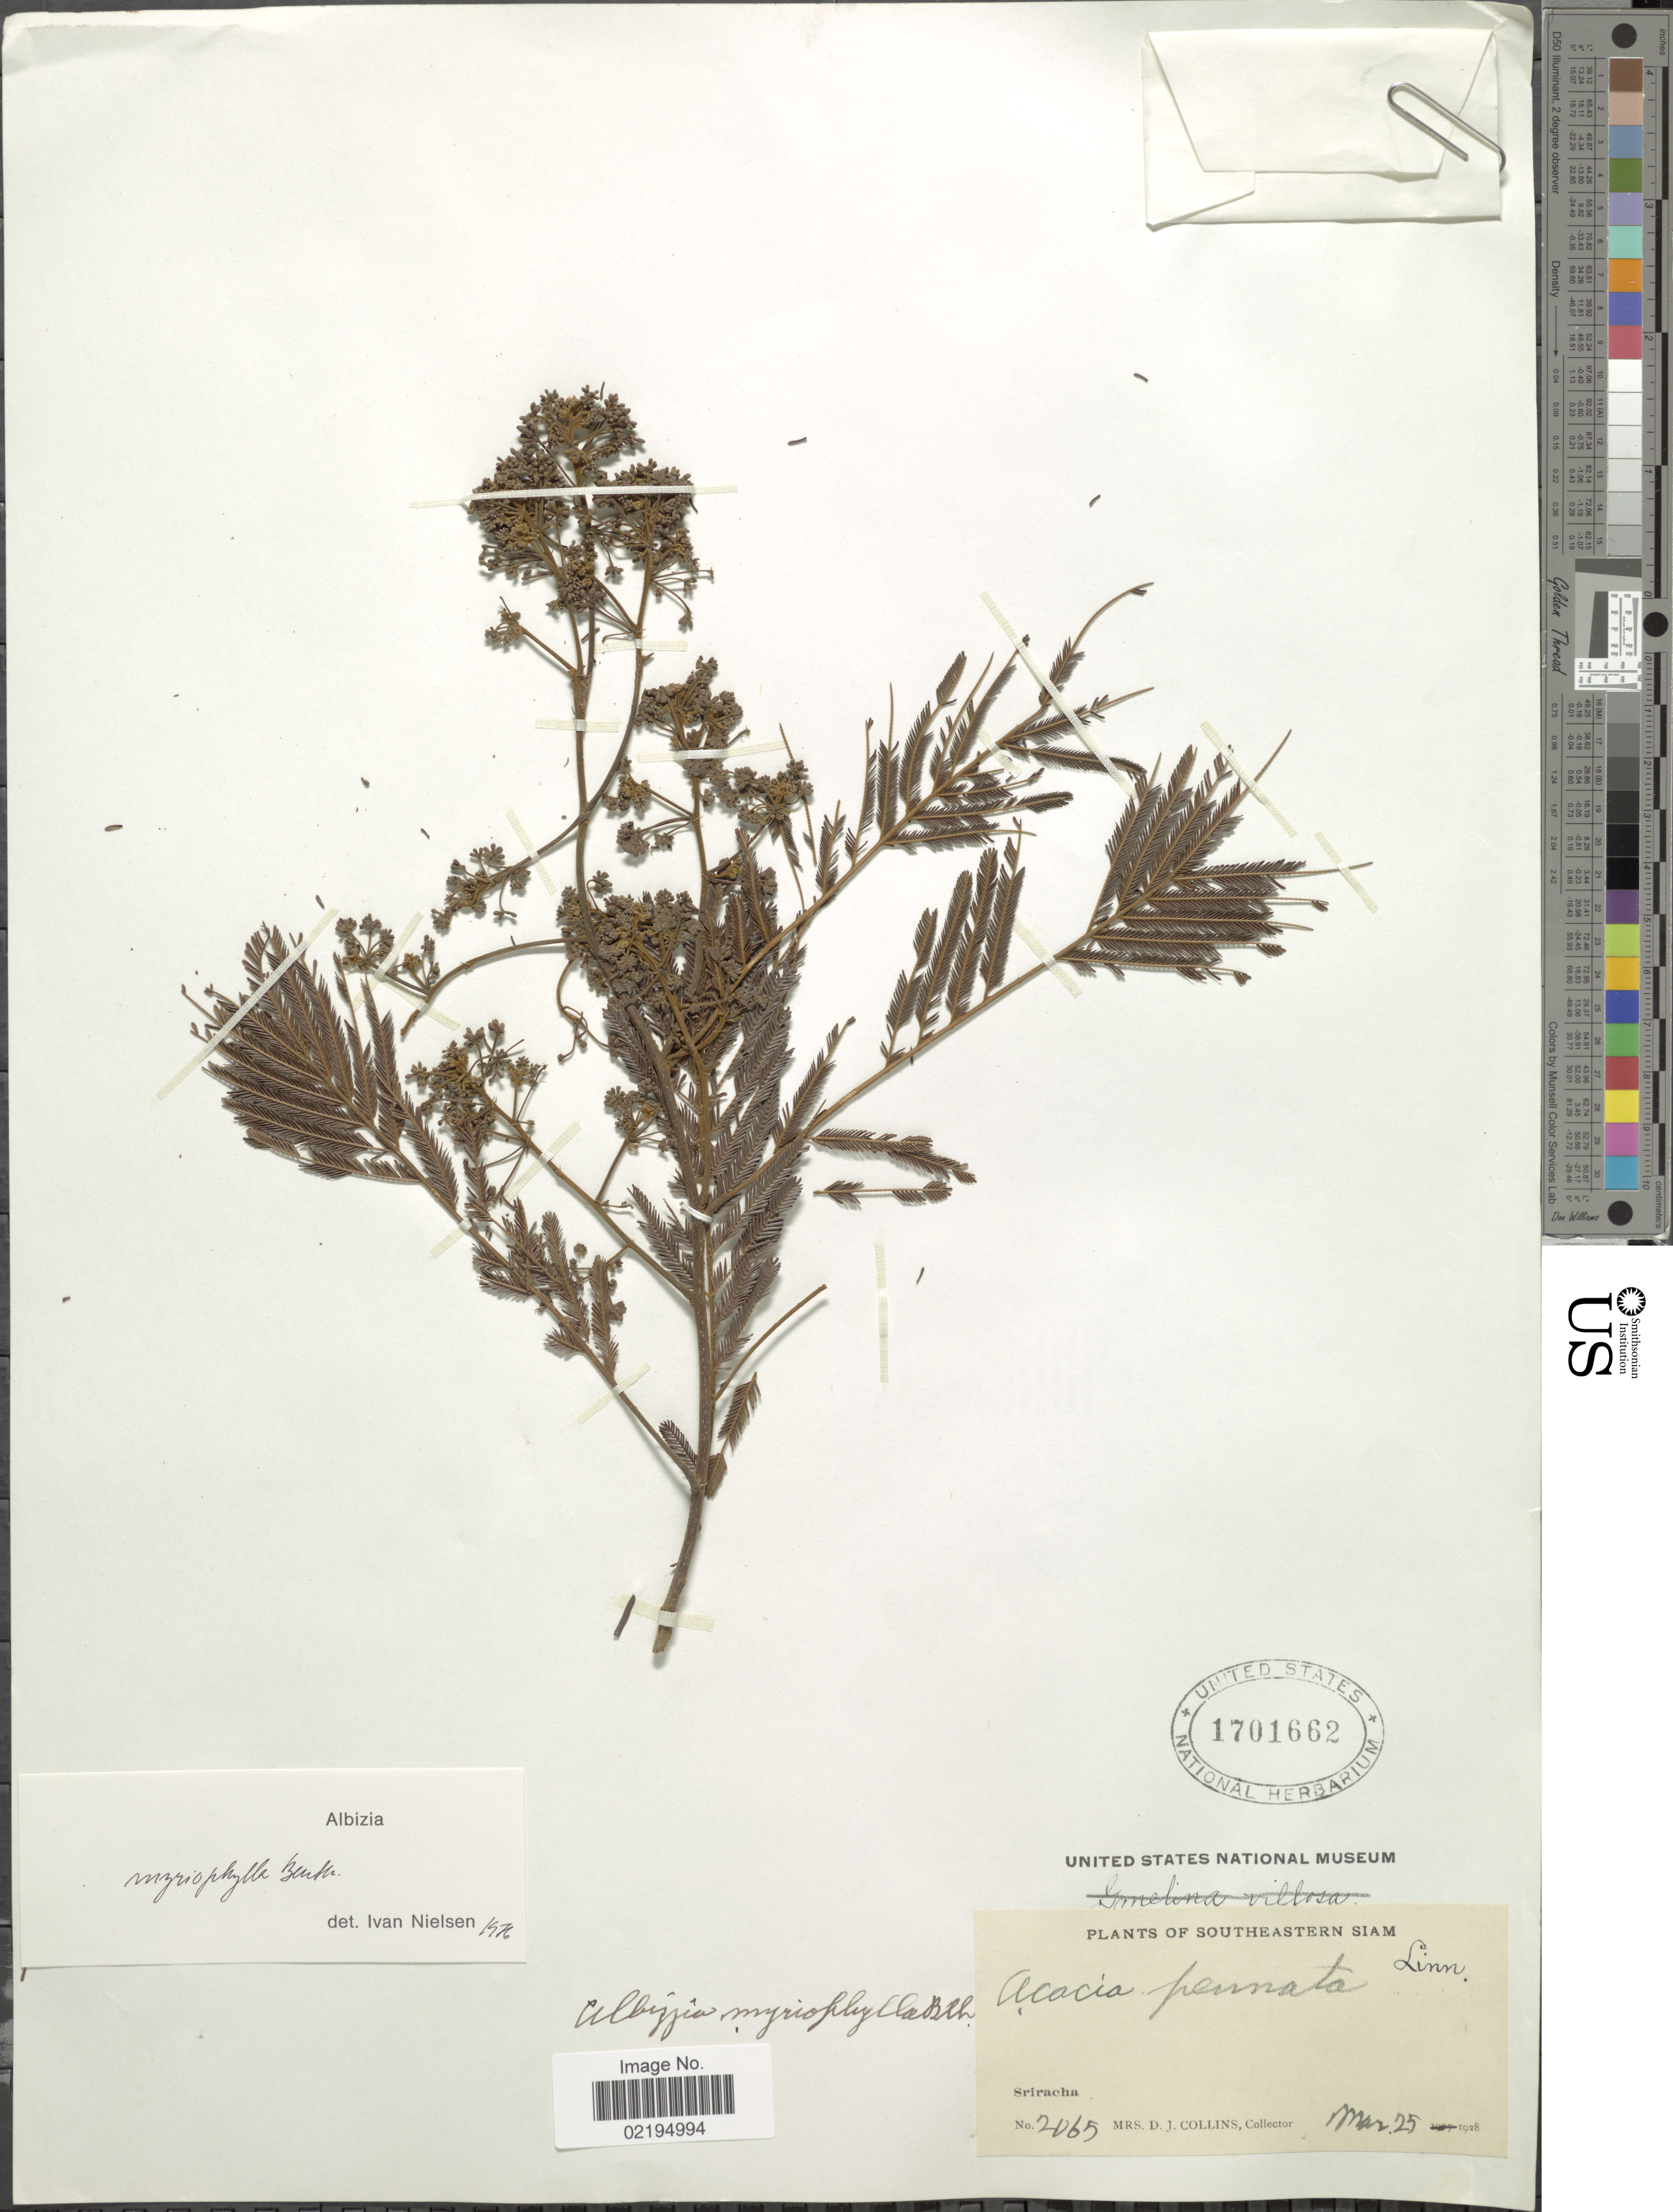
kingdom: Plantae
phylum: Tracheophyta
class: Magnoliopsida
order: Fabales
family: Fabaceae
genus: Albizia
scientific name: Albizia myriophylla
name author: Benth.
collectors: Mrs. D. J. Collins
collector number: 2065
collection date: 1928-03-25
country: Thailand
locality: Southeastern Siam, Sriracha.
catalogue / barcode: US 1701662